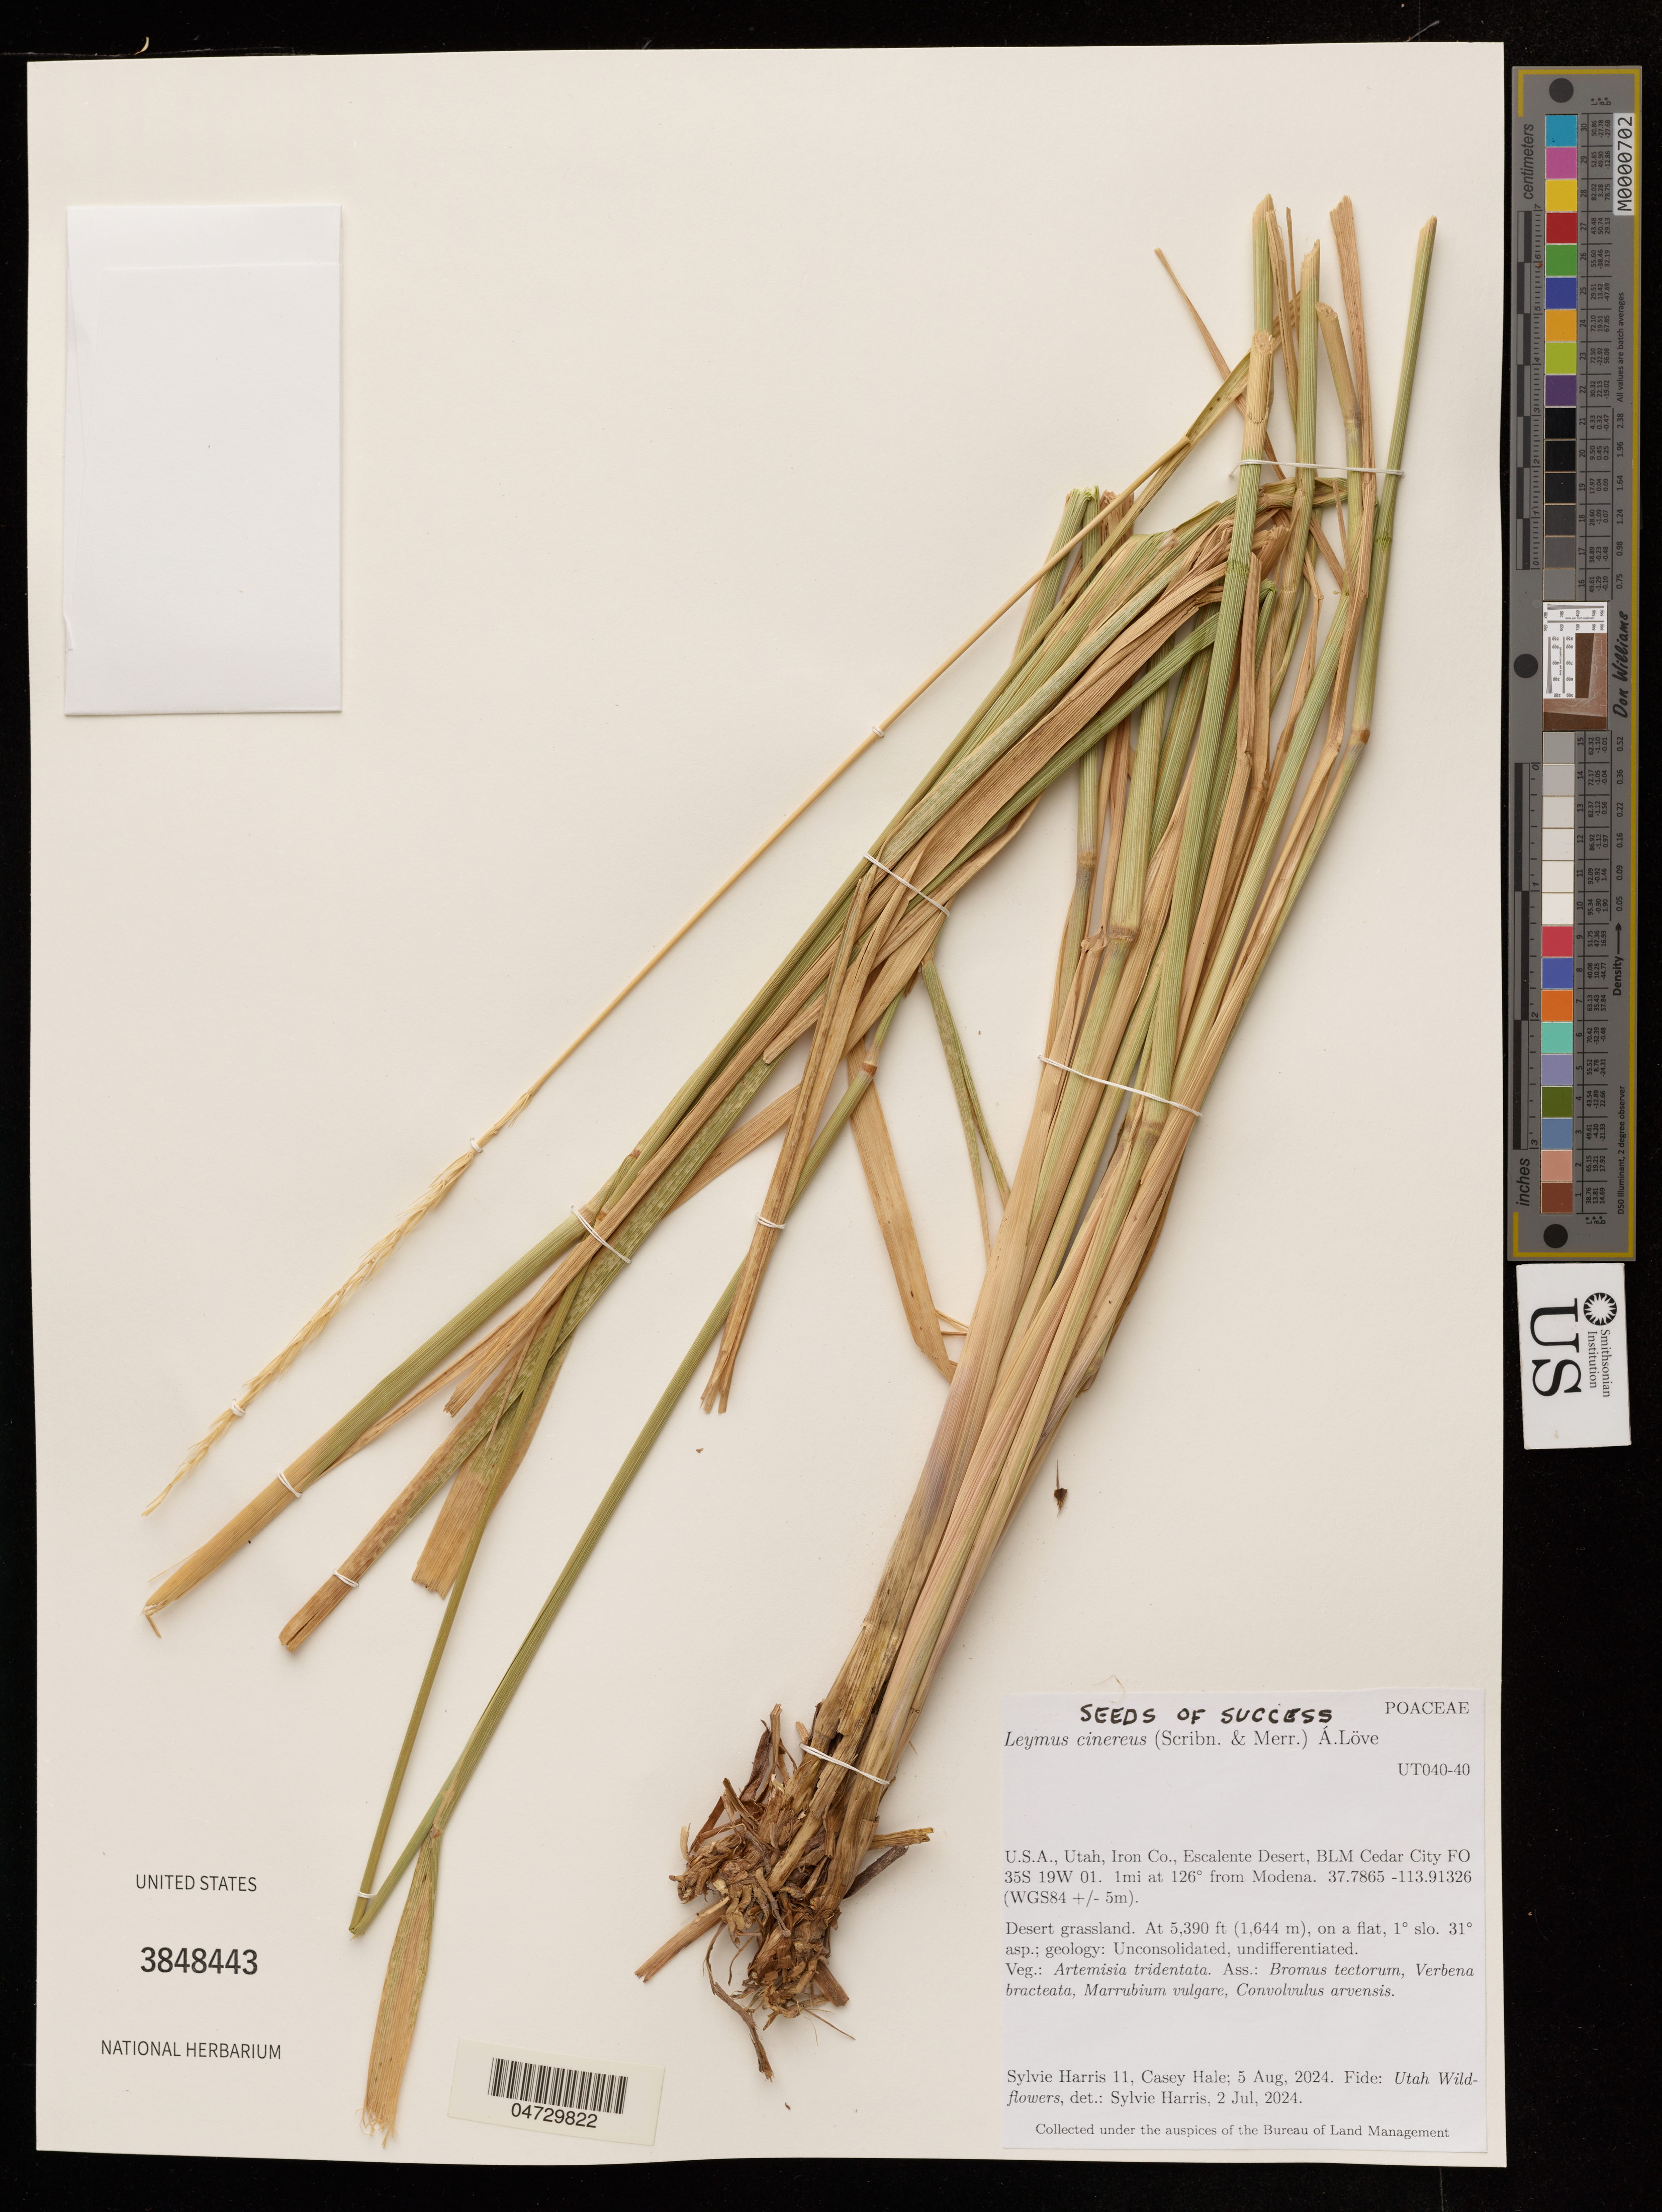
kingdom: Plantae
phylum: Tracheophyta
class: Liliopsida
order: Poales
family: Poaceae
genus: Leymus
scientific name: Leymus cinereus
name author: (Scribn. & Merr.) Á. Löve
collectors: S. Harris & C. Hale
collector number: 11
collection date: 2024-08-05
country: United States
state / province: Utah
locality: Iron Co., Escalente Desert, BLM Cedar City FO 35S 19W 01. 1mi at 126° from Modena.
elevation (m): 1643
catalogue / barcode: US 3848443